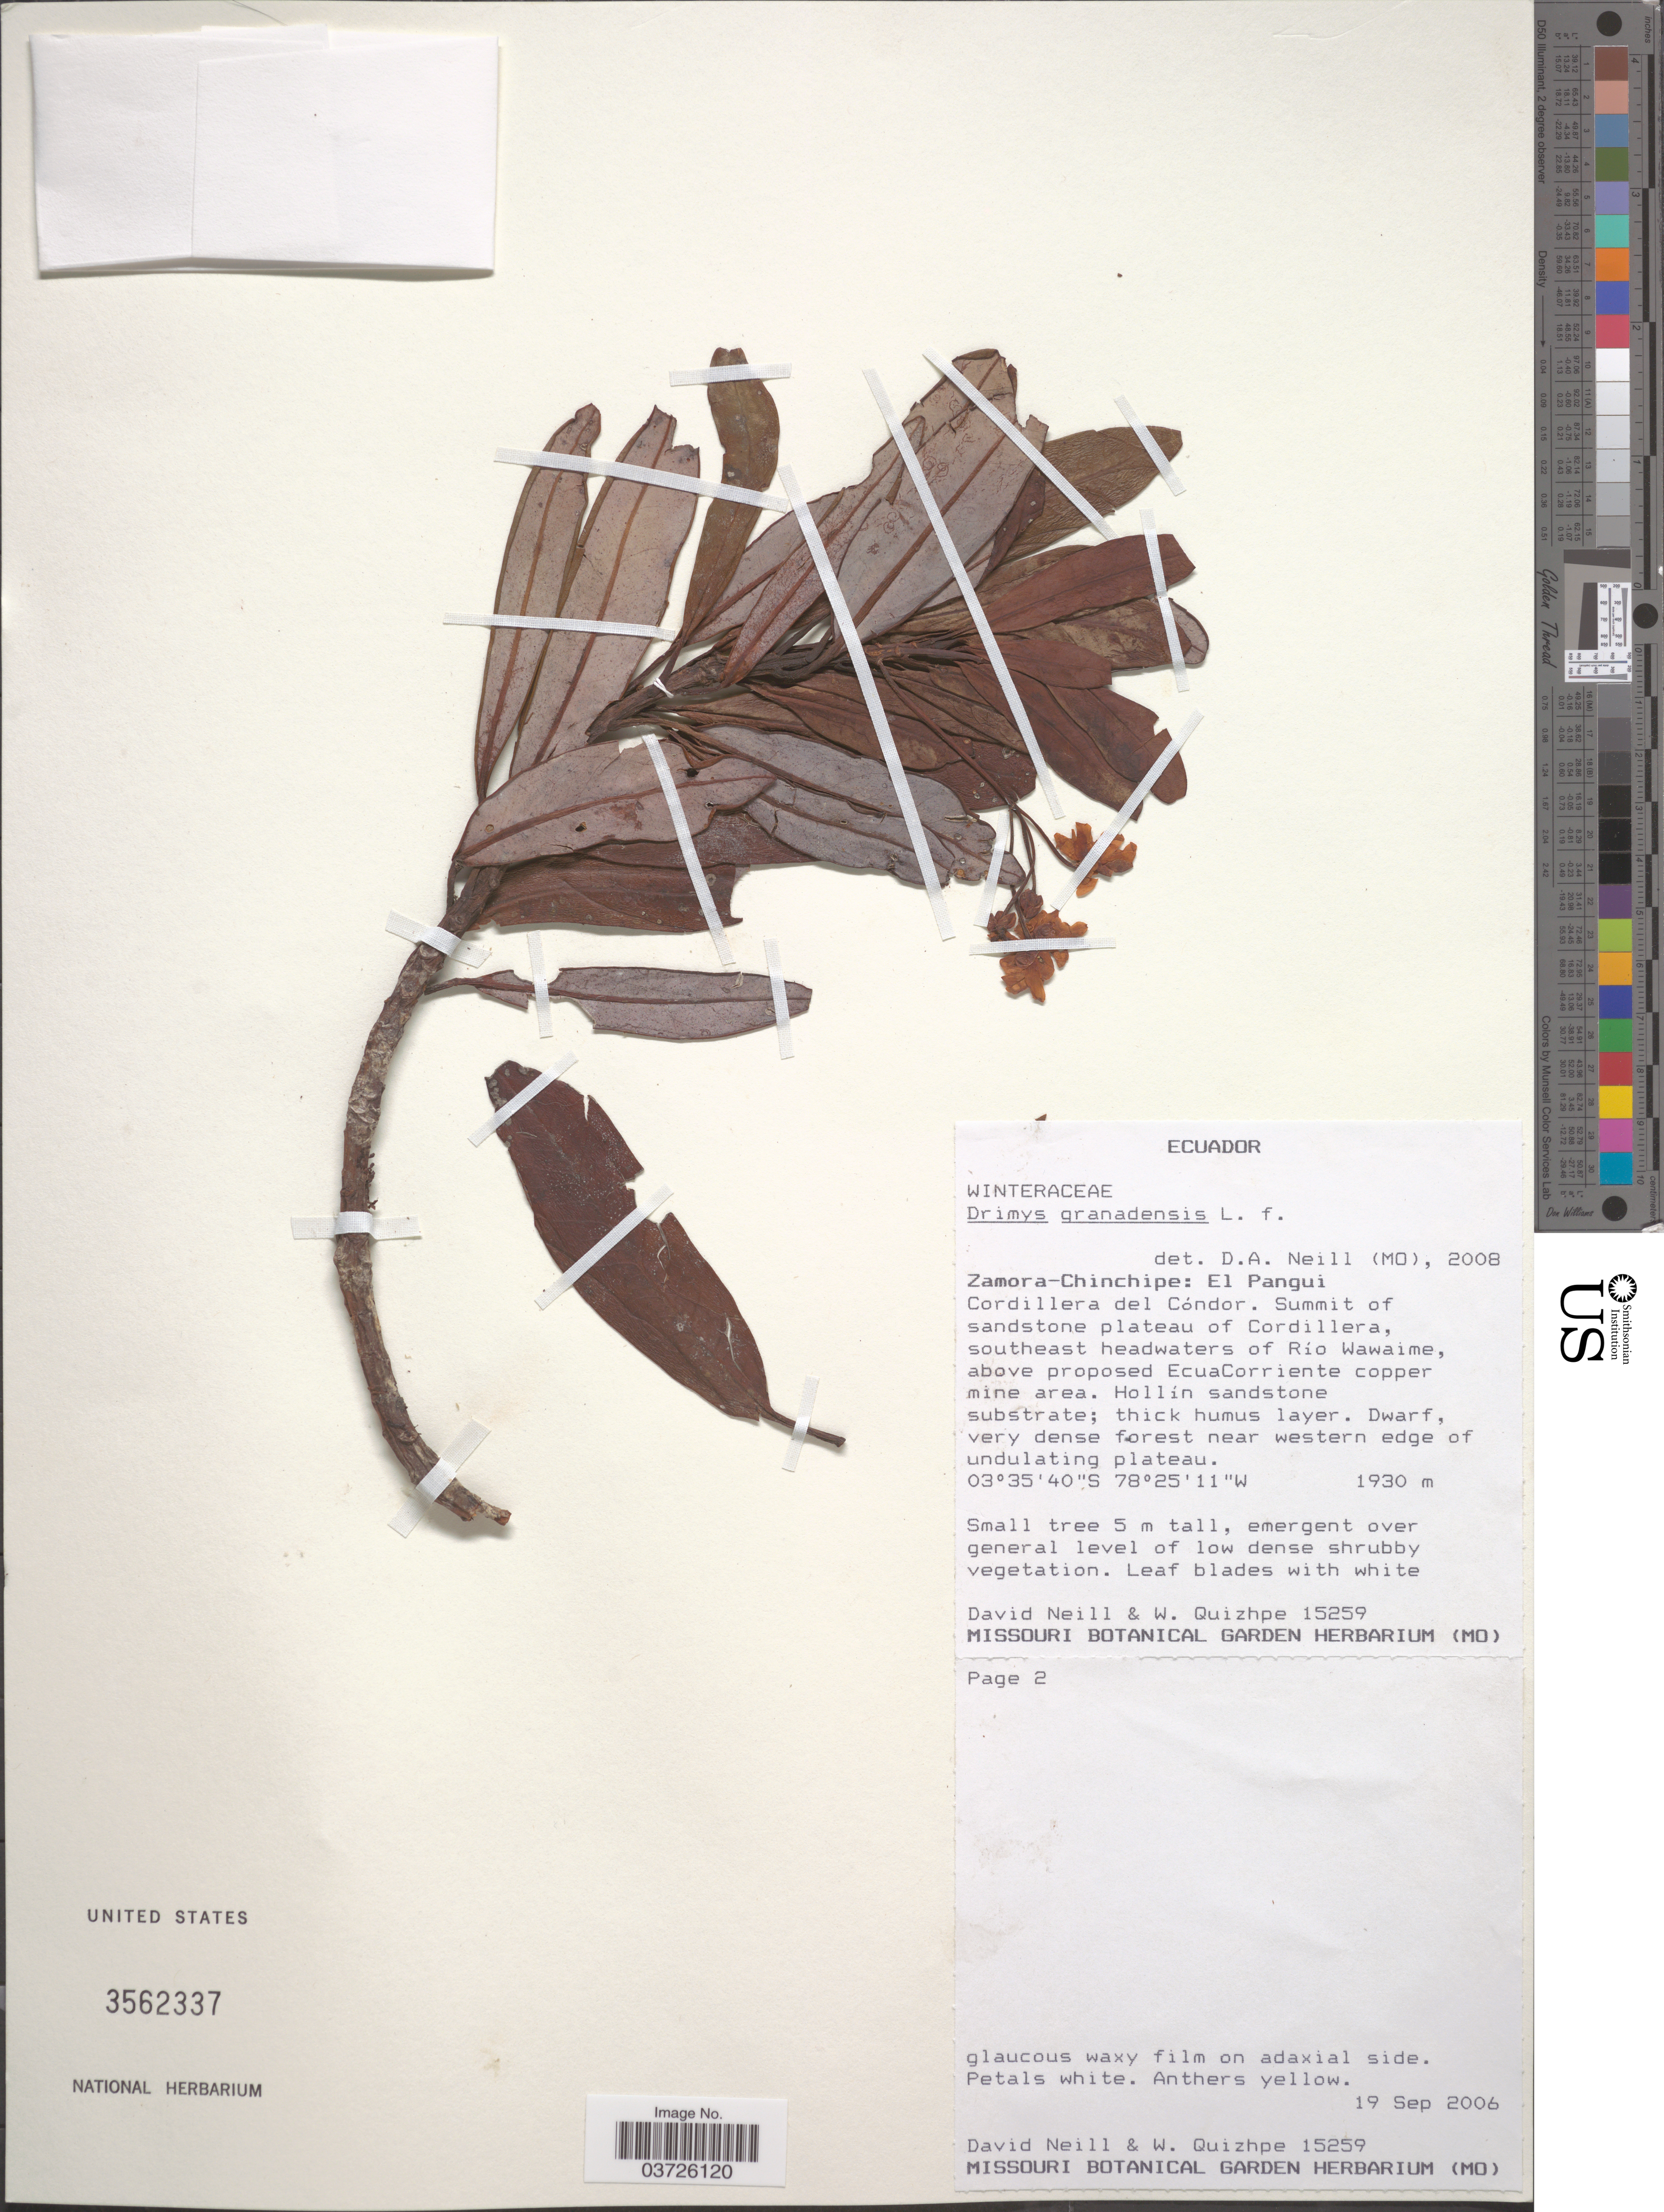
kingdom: Plantae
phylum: Tracheophyta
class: Magnoliopsida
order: Canellales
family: Winteraceae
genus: Drimys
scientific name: Drimys granadensis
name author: L. f.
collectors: D. Neill & W. Quizhpe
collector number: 15259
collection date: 2006-09-19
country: Ecuador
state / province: Zamora-Chinchipe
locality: El Pangui. Cordillera del Cóndor. Summit of sandstone plateau of Cordillera, southeast headwaters of Río Wawaime, above proposed EcuaCorriente copper mine area.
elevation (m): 1930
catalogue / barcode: US 3562337